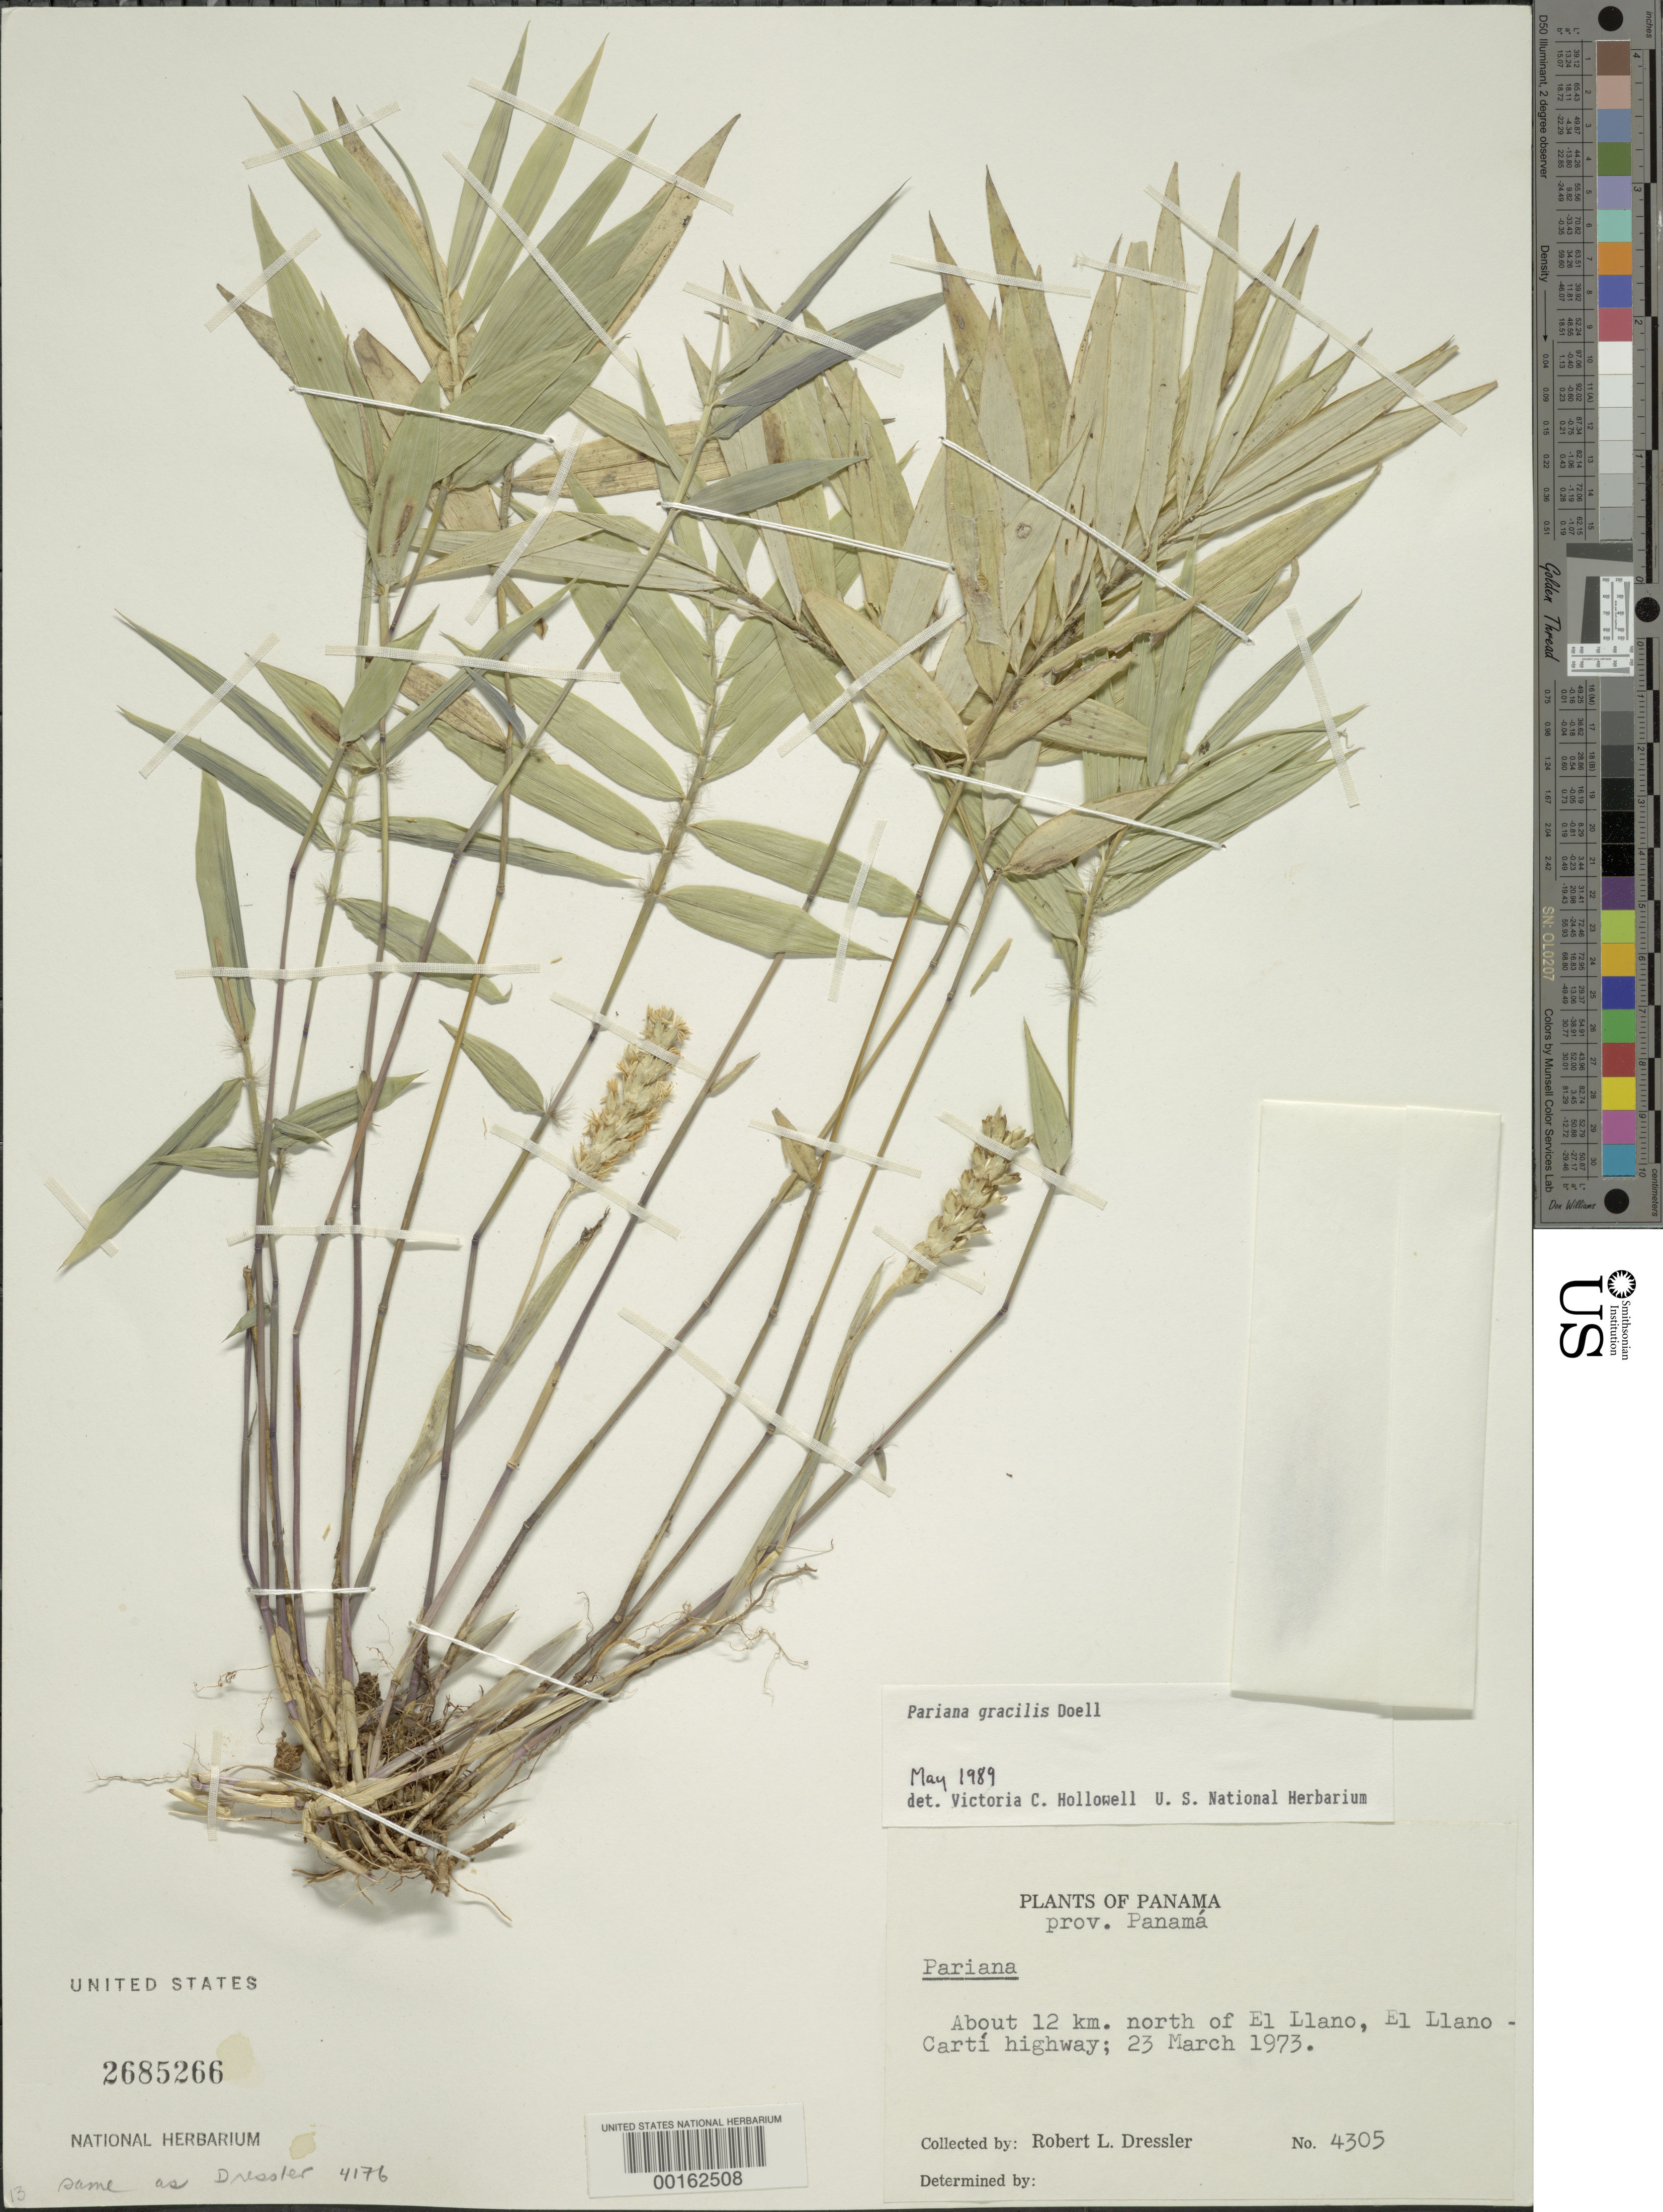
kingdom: Plantae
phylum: Tracheophyta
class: Liliopsida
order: Poales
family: Poaceae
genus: Pariana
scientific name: Pariana gracilis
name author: Döll in Mart.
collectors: R. Dressler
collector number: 4305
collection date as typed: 23 Mar 1973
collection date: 1973-03-23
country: Panama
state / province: Panamá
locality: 12 km N of El Llano, El Llano Carti highway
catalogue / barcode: US 2685266